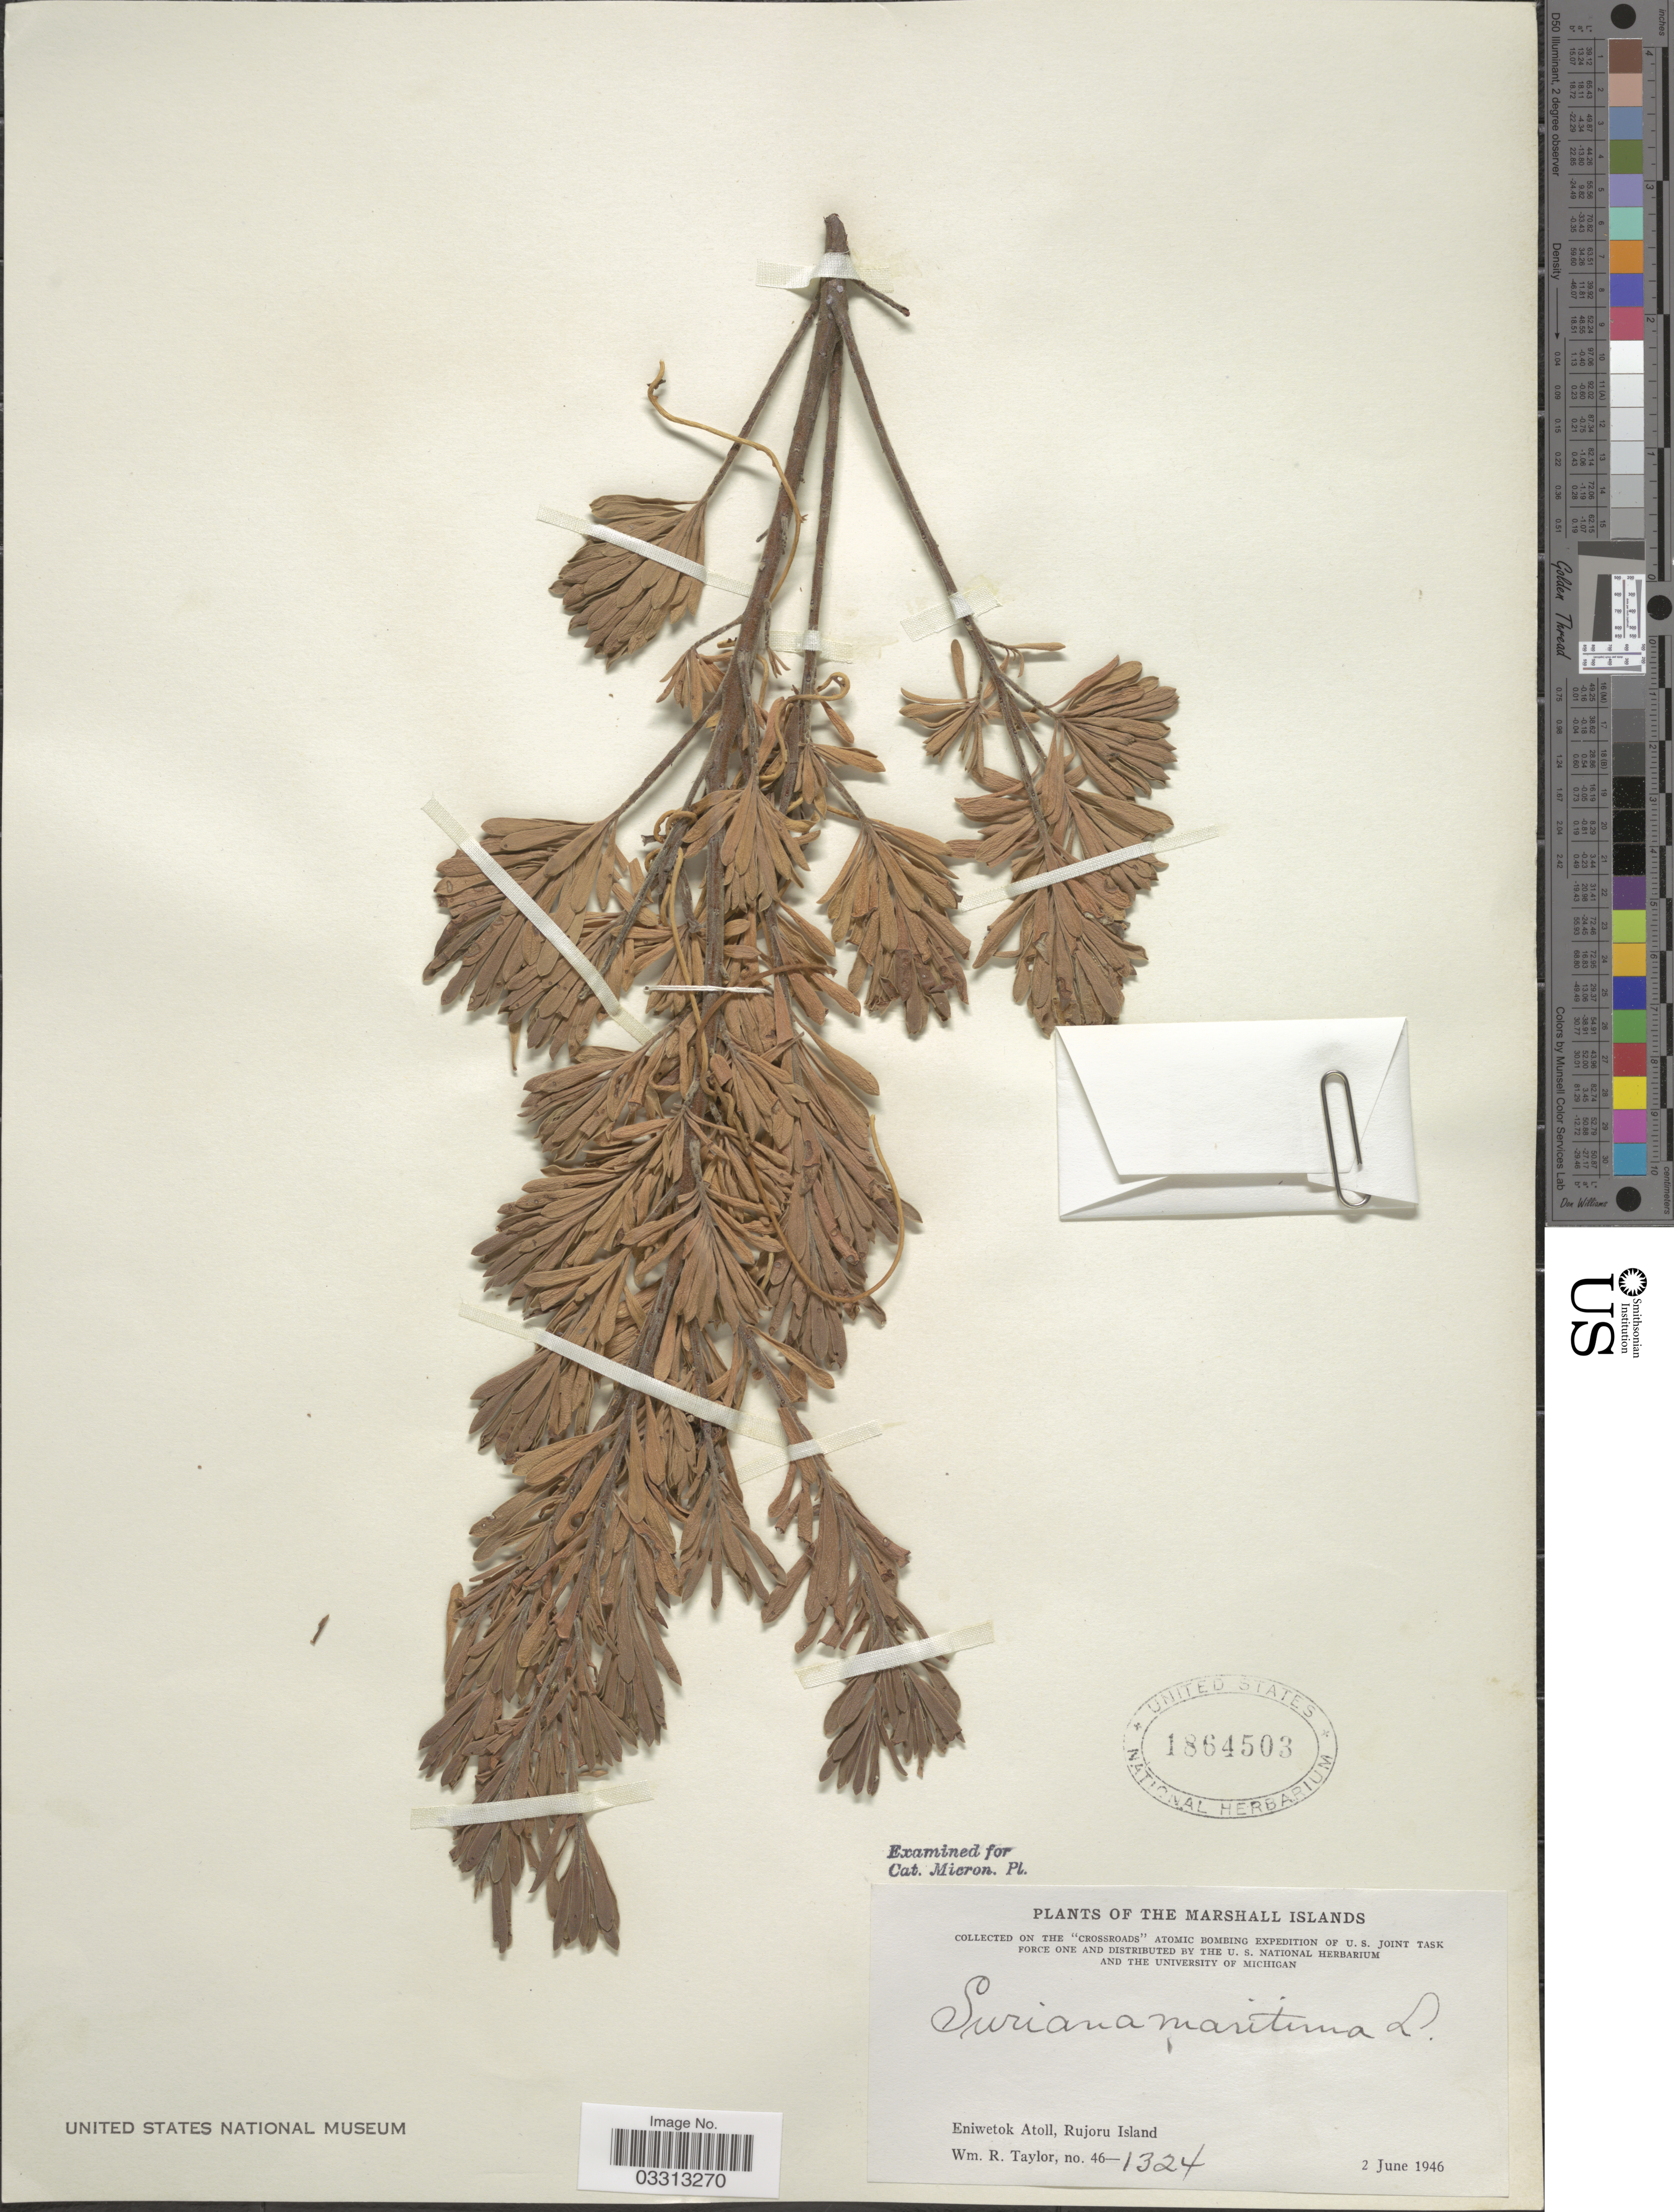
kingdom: Plantae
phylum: Tracheophyta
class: Magnoliopsida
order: Fabales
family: Surianaceae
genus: Suriana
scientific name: Suriana maritima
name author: L.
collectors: W. R. Taylor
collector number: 46-1324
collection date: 1946-06-02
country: Marshall Islands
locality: Eniwetok Atoll, Rujoru Island.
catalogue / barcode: US 1864503